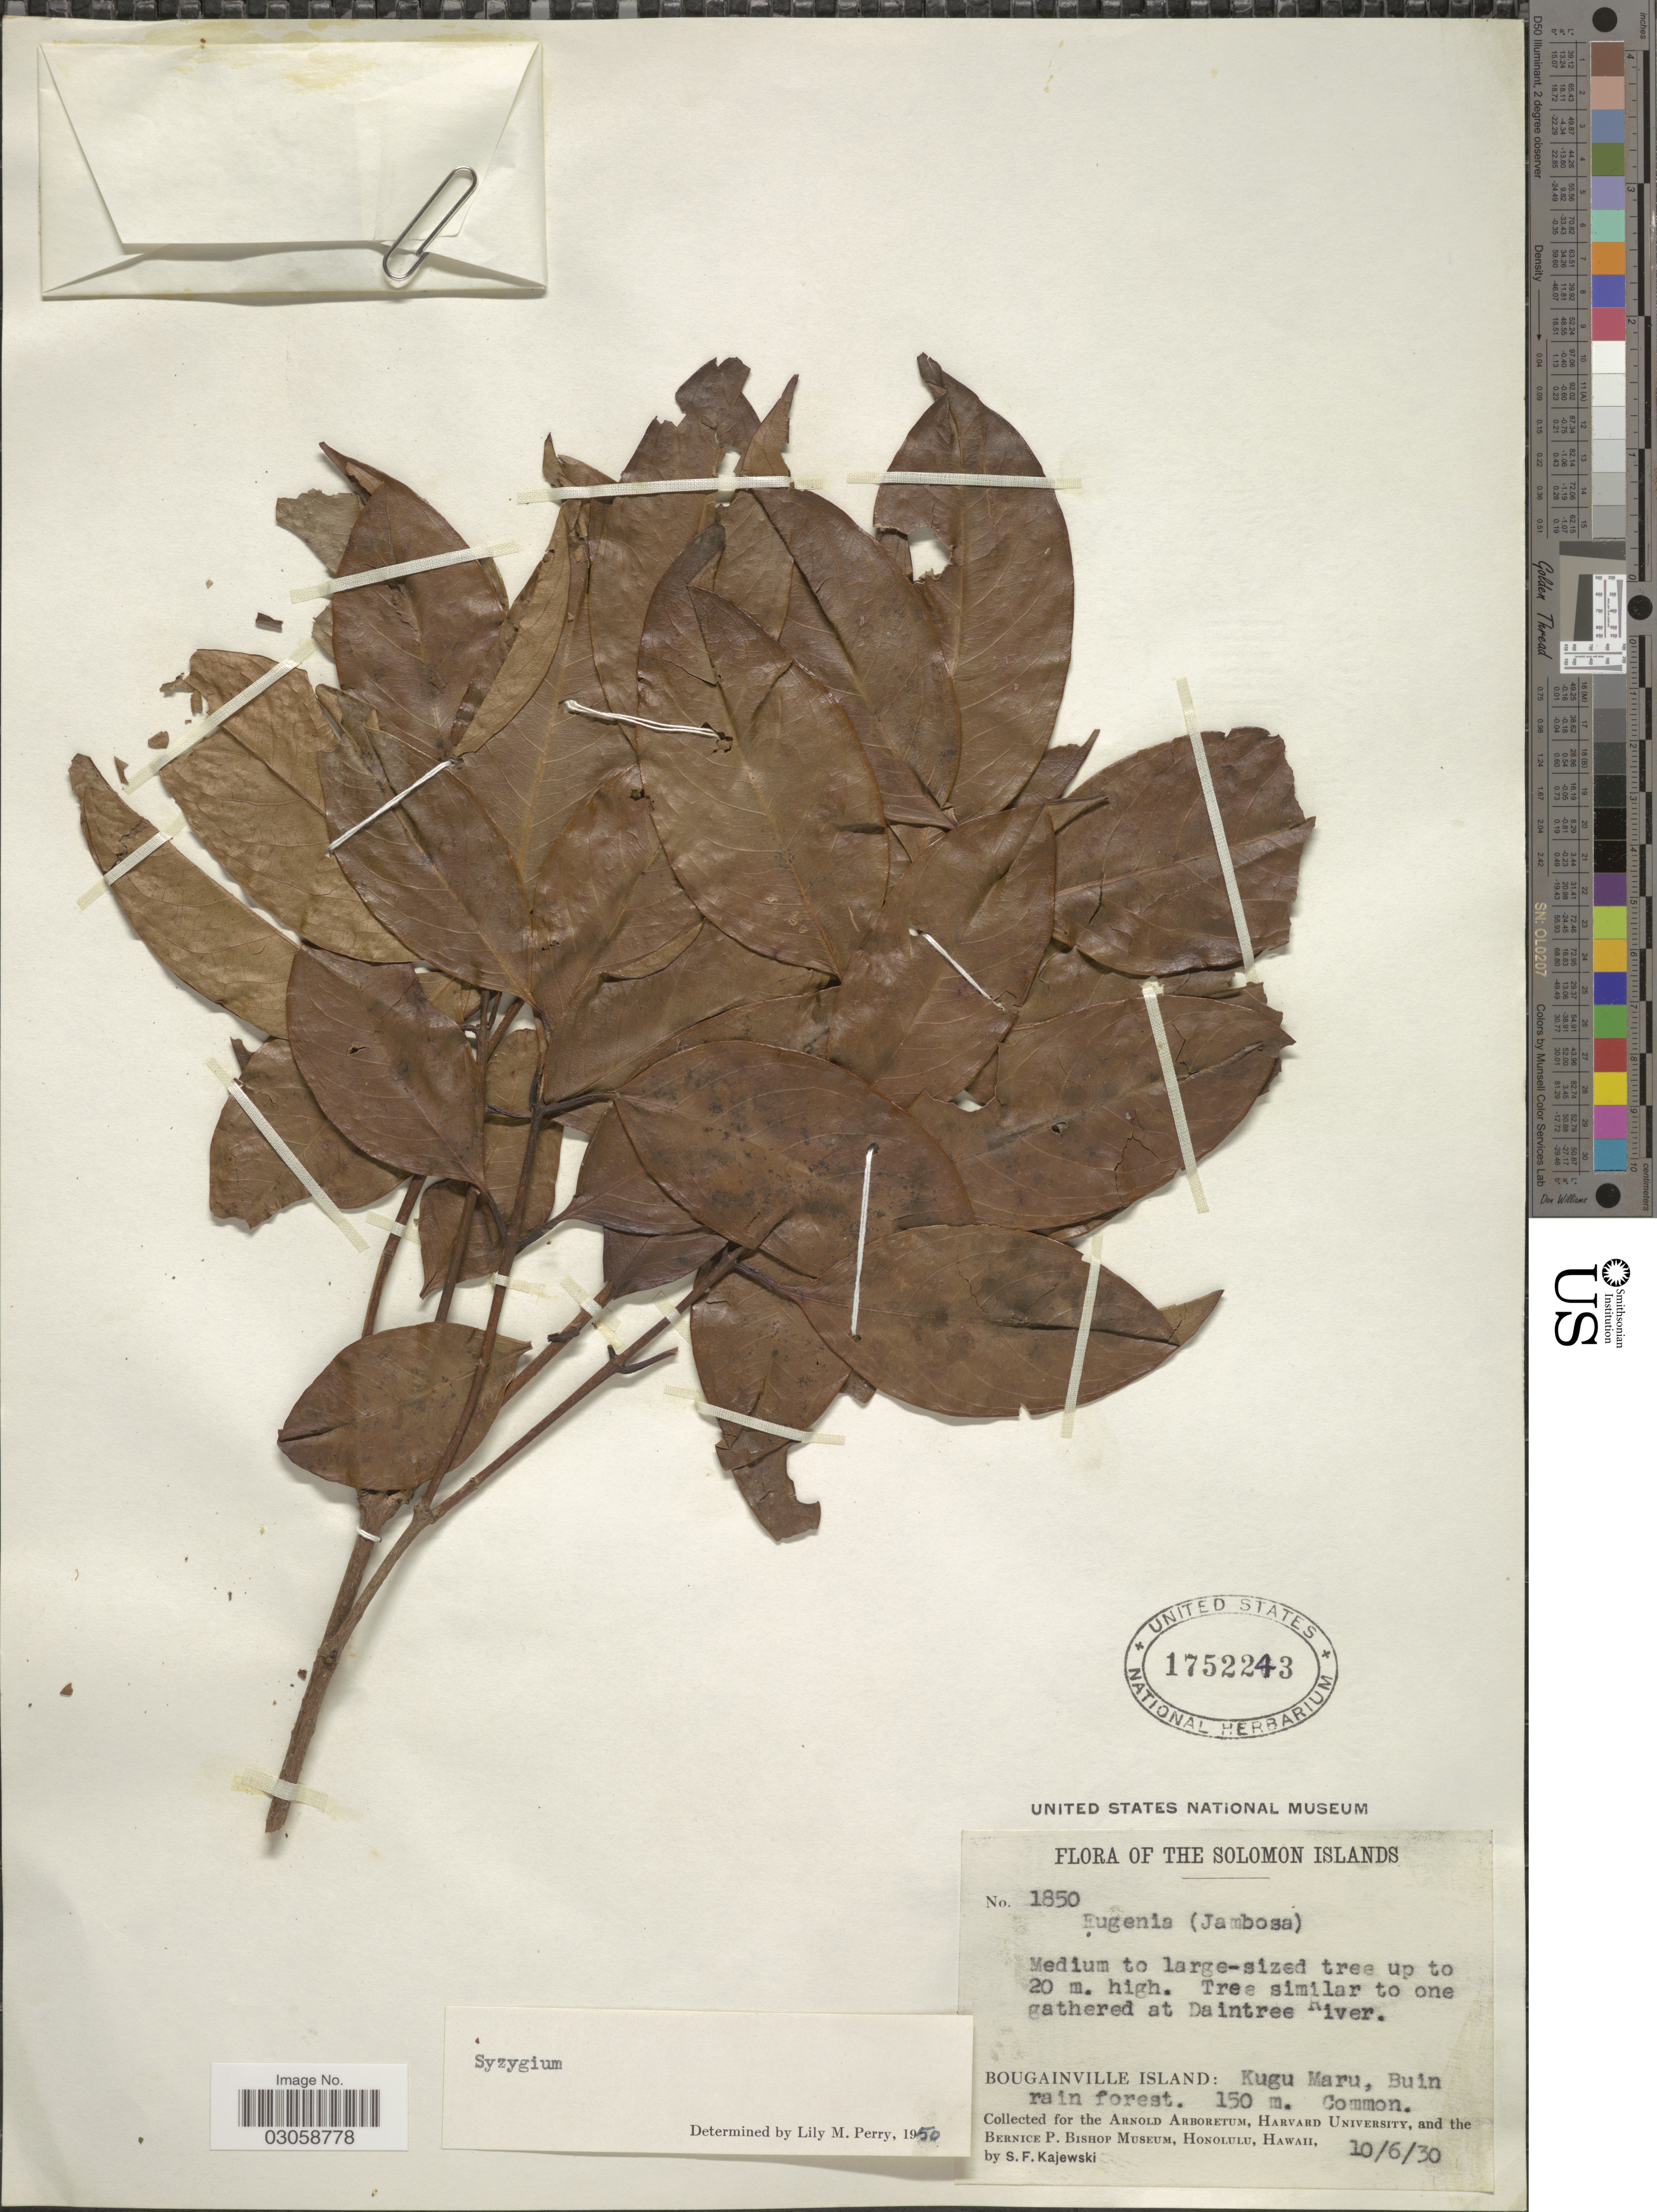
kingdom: Plantae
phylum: Tracheophyta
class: Magnoliopsida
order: Myrtales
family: Myrtaceae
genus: Syzygium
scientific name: Syzygium sp.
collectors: S. Kajewski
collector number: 1850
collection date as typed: Transcribed d/m/y: 10/6/30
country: Papua New Guinea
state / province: Bougainville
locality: Bougainville Island: Kugu Maru, Buin rain forest, Tree similar to one gathered at Daintree River.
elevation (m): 150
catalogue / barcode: US 1752243